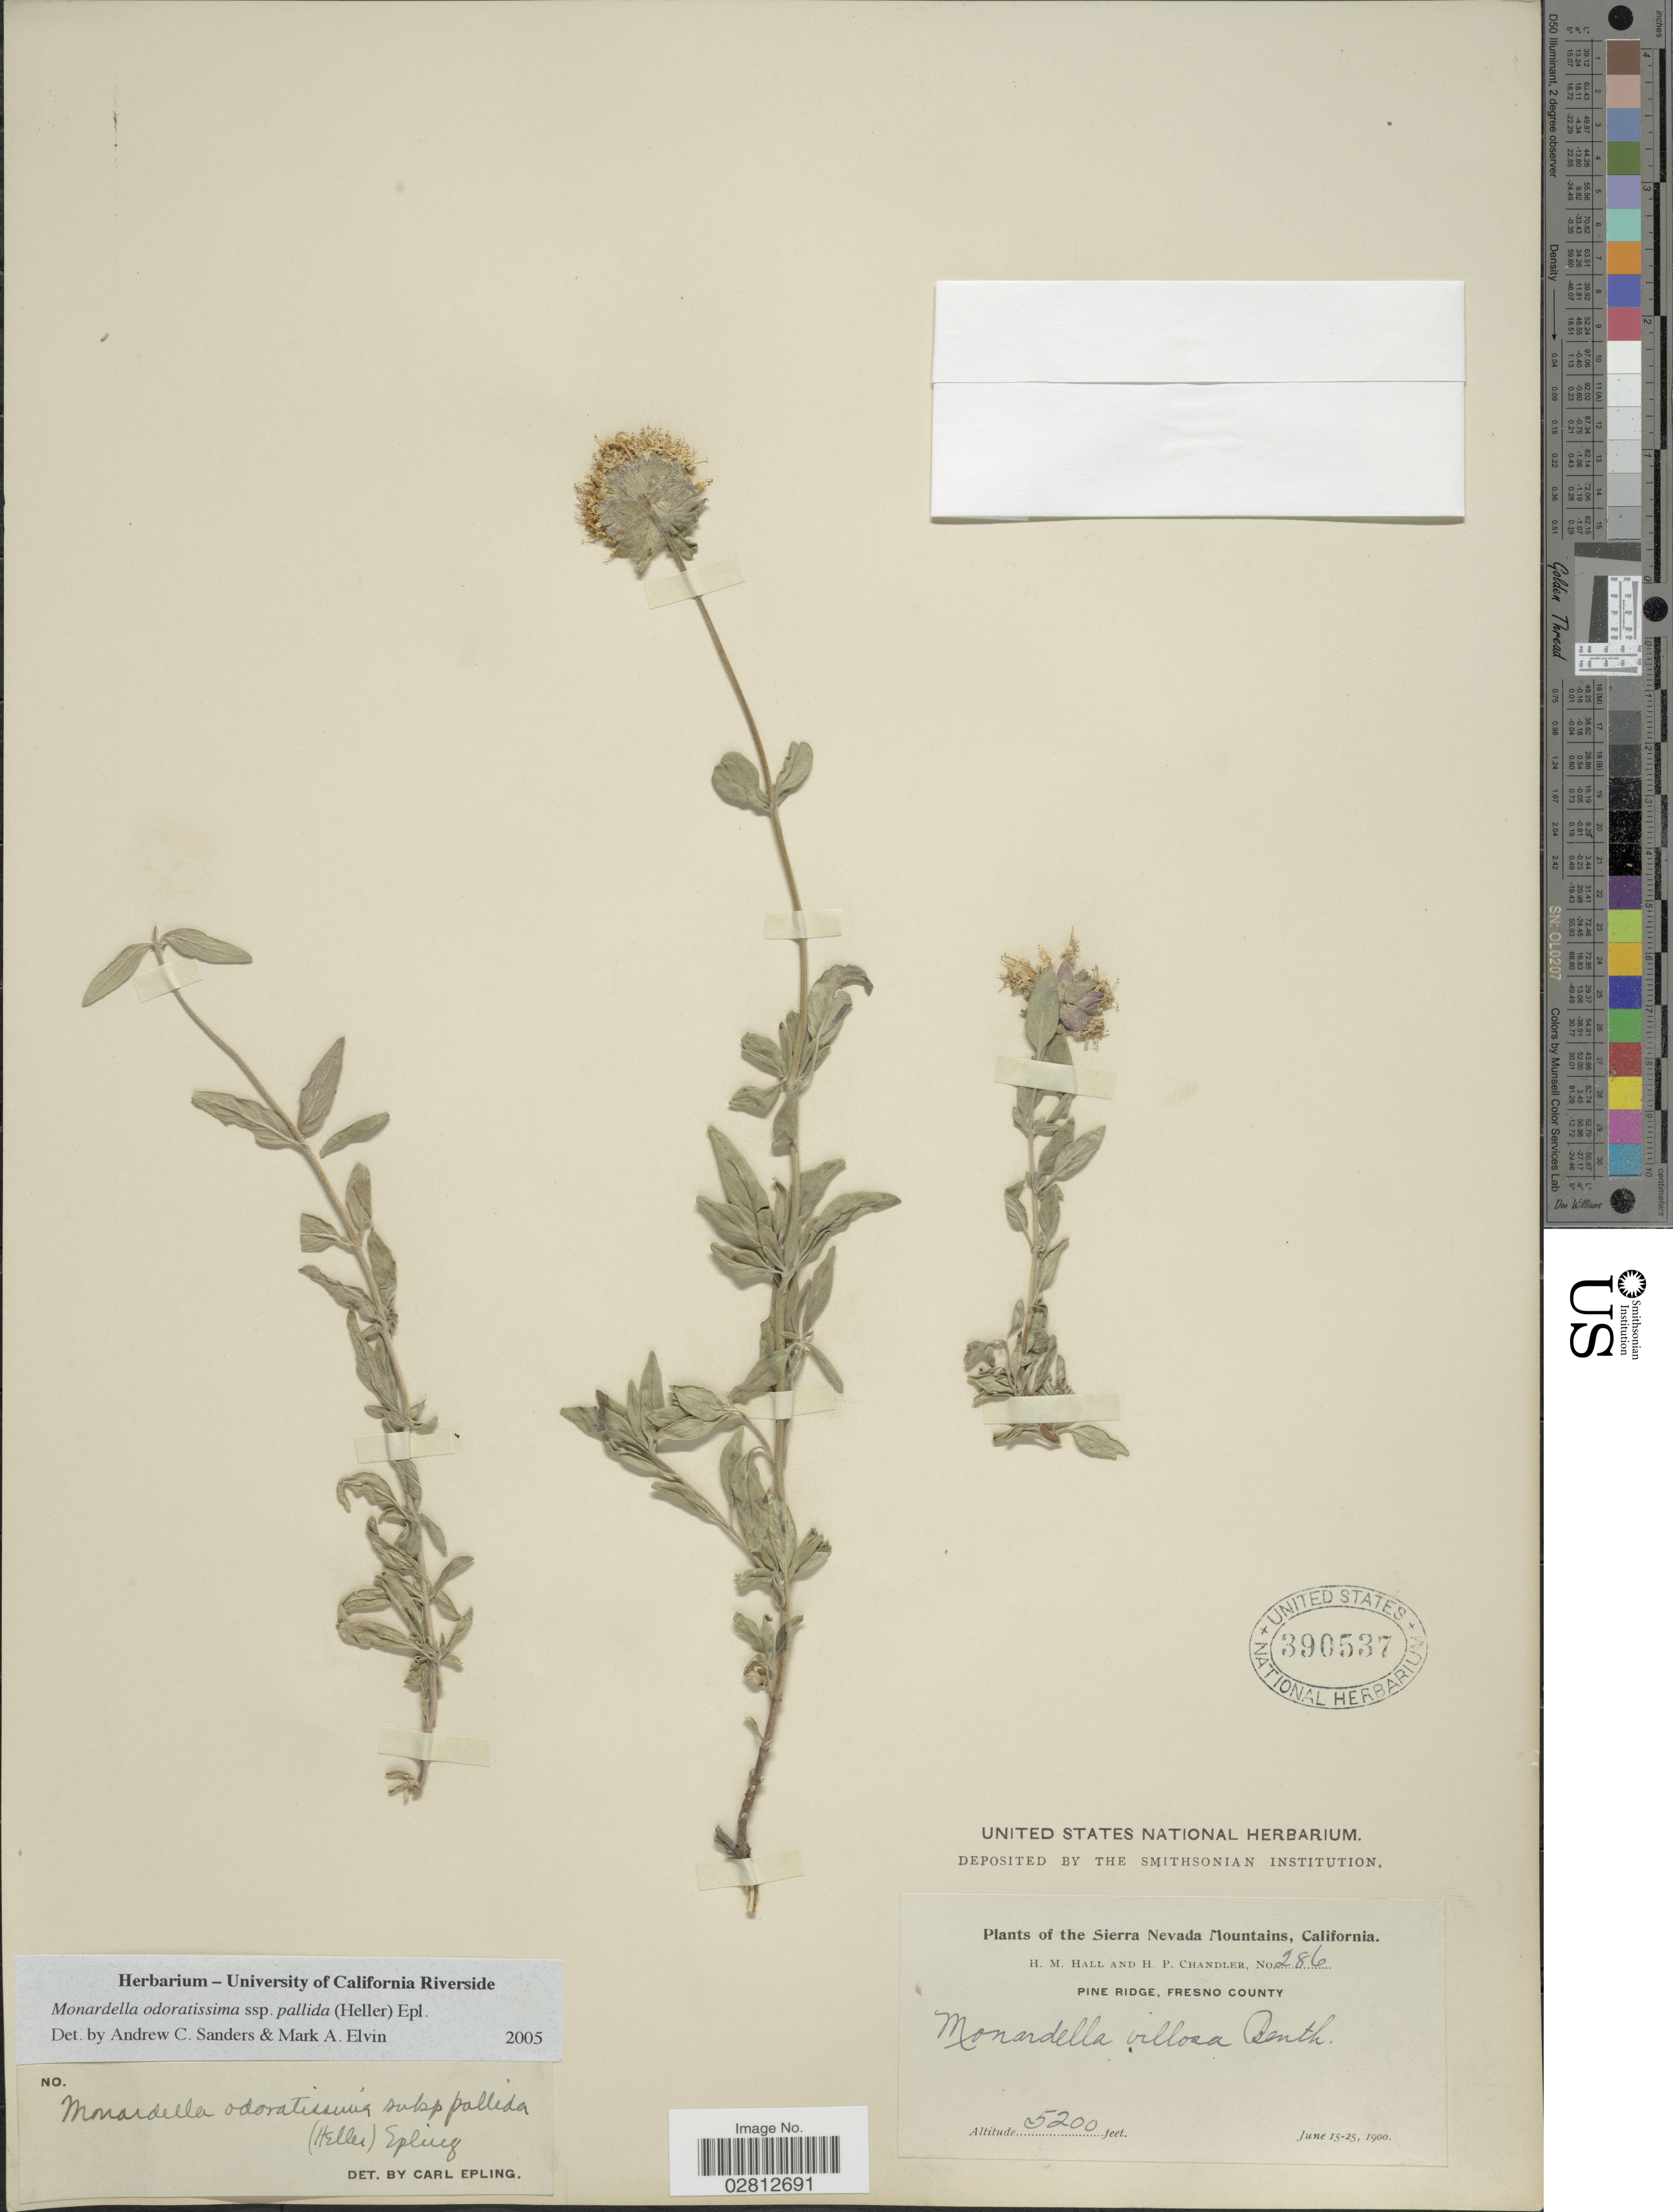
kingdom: Plantae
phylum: Tracheophyta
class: Magnoliopsida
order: Lamiales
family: Lamiaceae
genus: Monardella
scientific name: Monardella odoratissima subsp. pallida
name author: (A. Heller) Epling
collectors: H. M. Hall & H. Chandler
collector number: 286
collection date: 1900-06-15/1900-06-25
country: United States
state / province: California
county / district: Fresno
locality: Sierra Nevada Mountains, Pine Ridge, Fresno County.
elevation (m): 1585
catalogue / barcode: US 390537